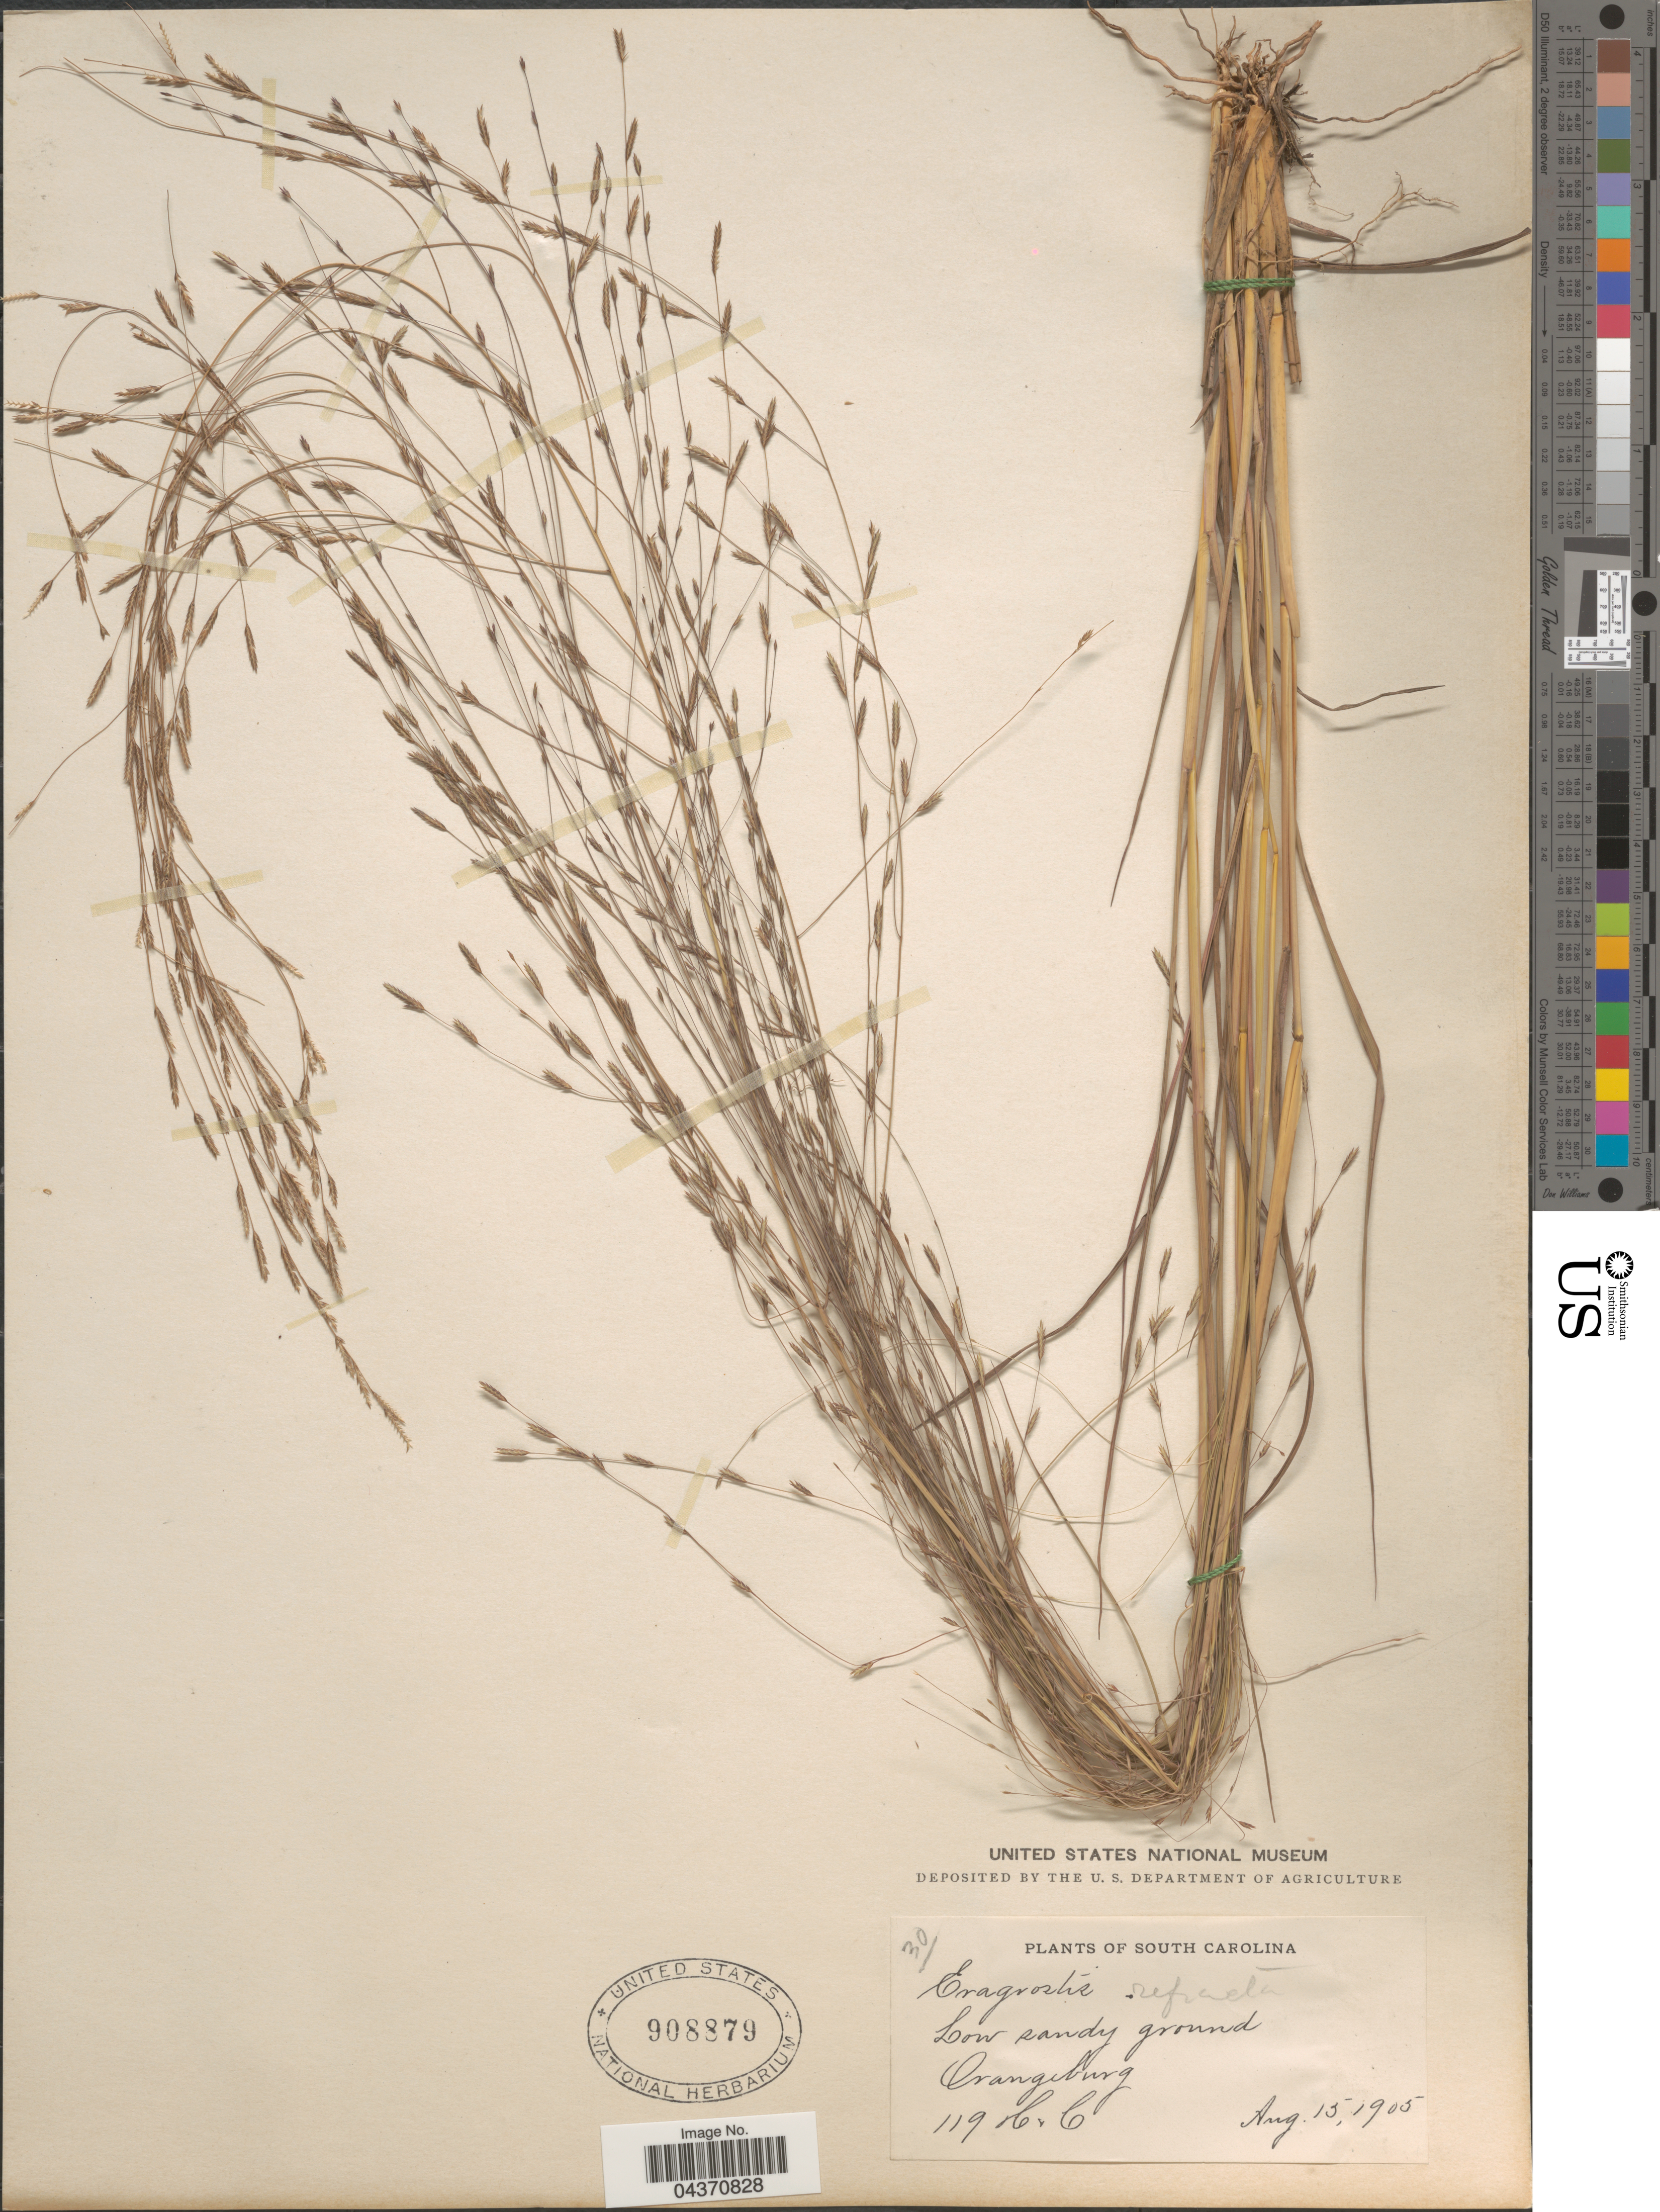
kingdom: Plantae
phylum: Tracheophyta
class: Liliopsida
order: Poales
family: Poaceae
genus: Eragrostis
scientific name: Eragrostis refracta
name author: (Muhl.) Scribn.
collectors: H. C.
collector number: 119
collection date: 1905-08-15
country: United States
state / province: South Carolina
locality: Orangeburg.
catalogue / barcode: US 908879